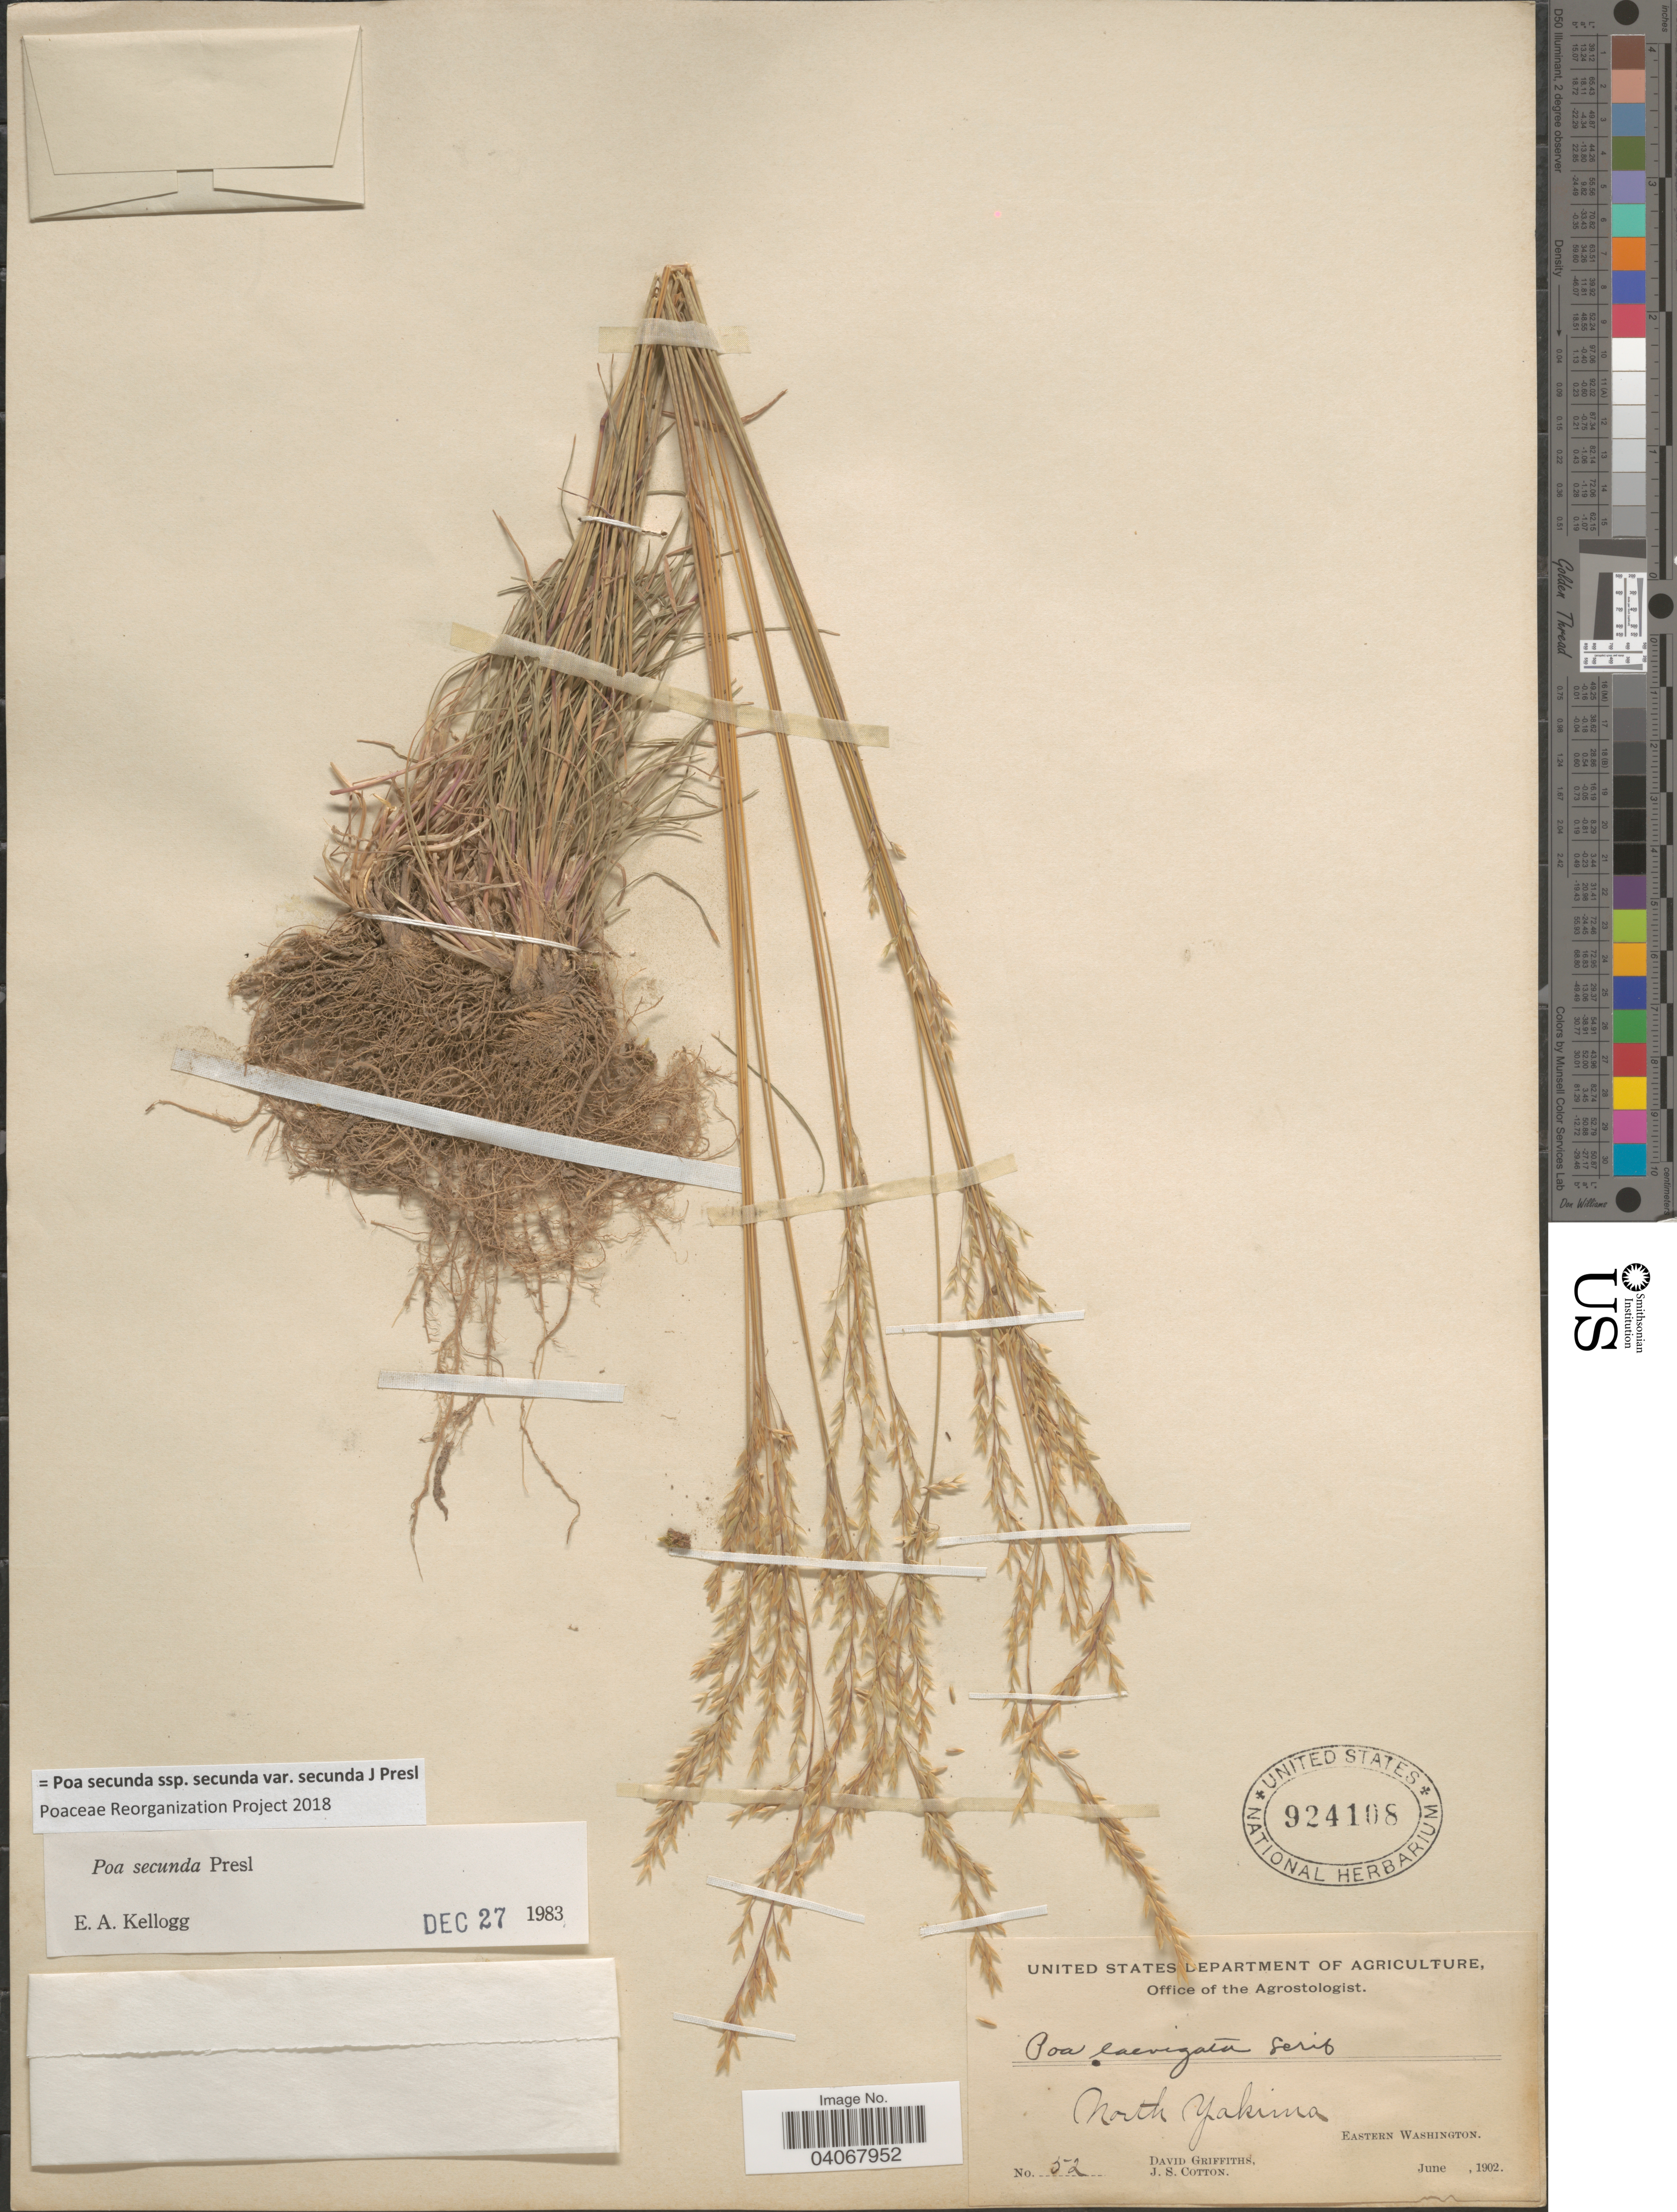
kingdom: Plantae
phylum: Tracheophyta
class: Liliopsida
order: Poales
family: Poaceae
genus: Poa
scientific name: Poa secunda subsp. secunda var. secunda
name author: J. Presl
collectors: D. Griffiths & J. S. Cotton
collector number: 52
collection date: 1902-06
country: United States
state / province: Washington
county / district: Yakima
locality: North Yakima. Eastern Washington.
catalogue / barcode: US 924108